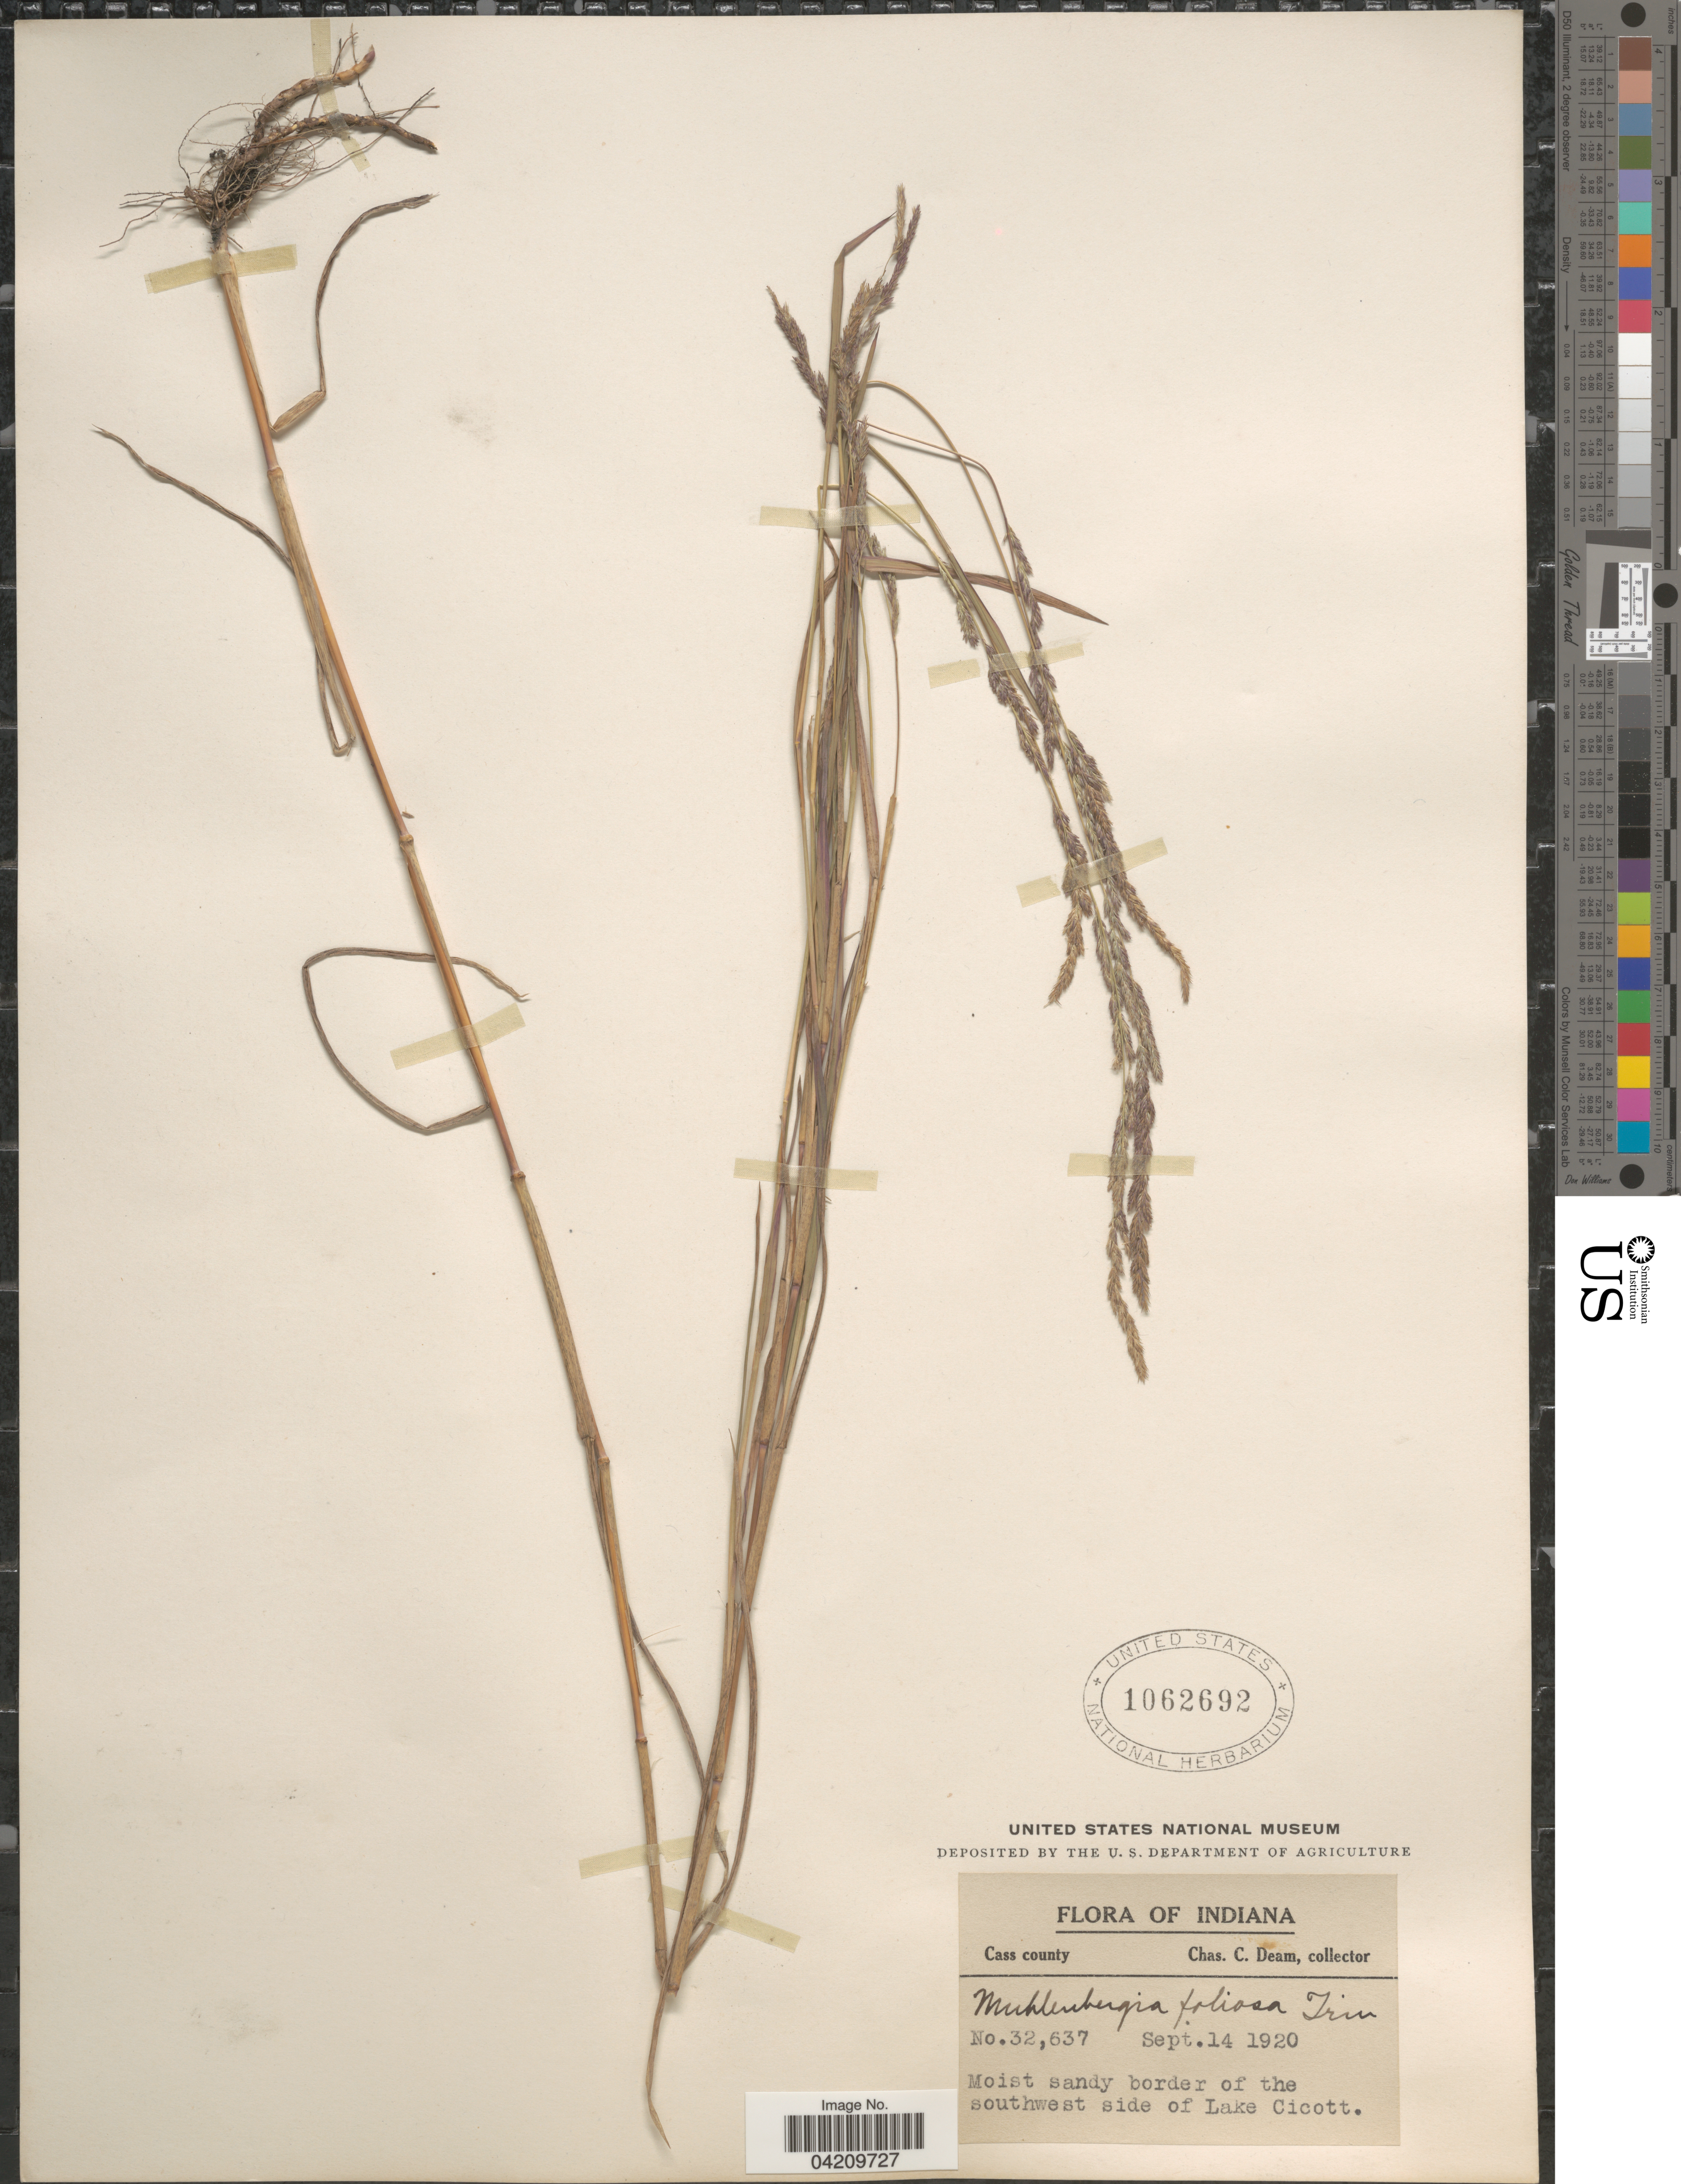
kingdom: Plantae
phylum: Tracheophyta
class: Liliopsida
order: Poales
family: Poaceae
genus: Muhlenbergia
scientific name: Muhlenbergia mexicana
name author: (L.) Trin.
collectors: C. C. Deam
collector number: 32637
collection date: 1920-09-14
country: United States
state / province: Indiana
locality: Cass county. Moist sandy border of the southwest side of Lake Cicott.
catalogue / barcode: US 1062692